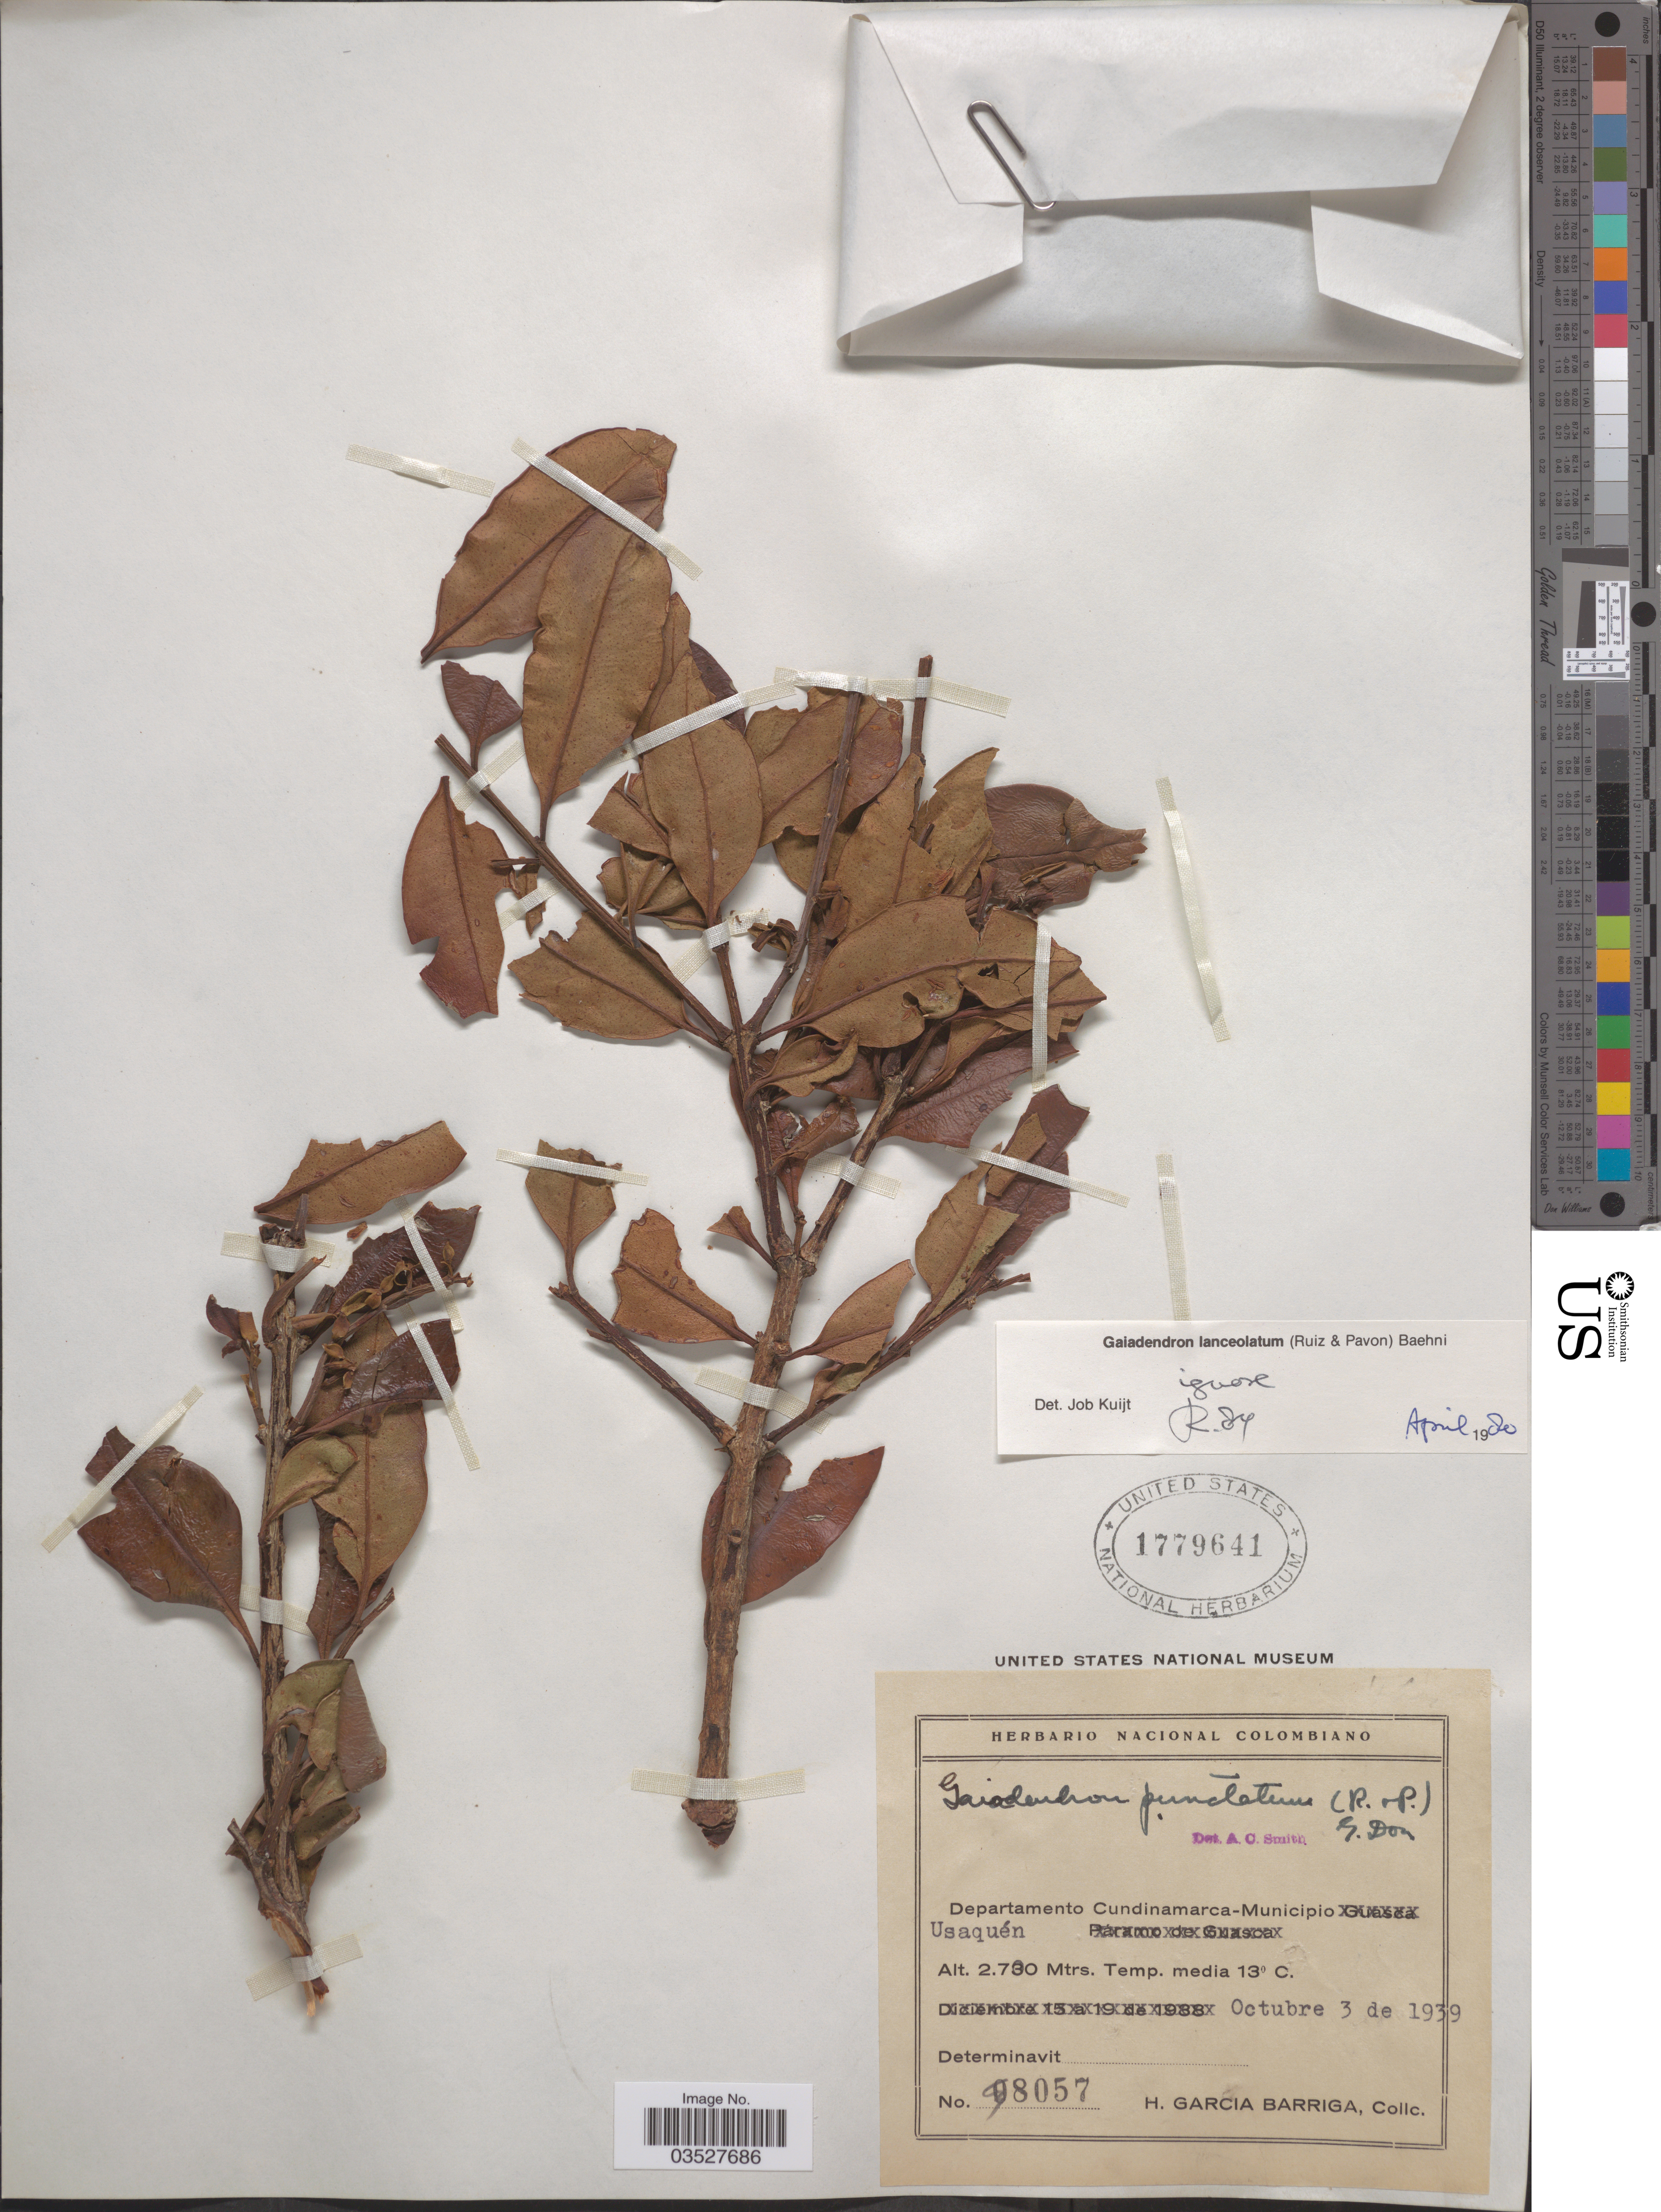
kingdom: Plantae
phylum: Tracheophyta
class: Magnoliopsida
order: Santalales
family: Loranthaceae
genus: Gaiadendron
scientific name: Gaiadendron punctatum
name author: (Ruiz & Pav.) G. Don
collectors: H. García Barriga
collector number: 8057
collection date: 1939-10-03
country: Colombia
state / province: Cundinamarca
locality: Departamento Cundinamarca-Municipio Usaquén.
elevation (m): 2700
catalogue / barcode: US 1779641